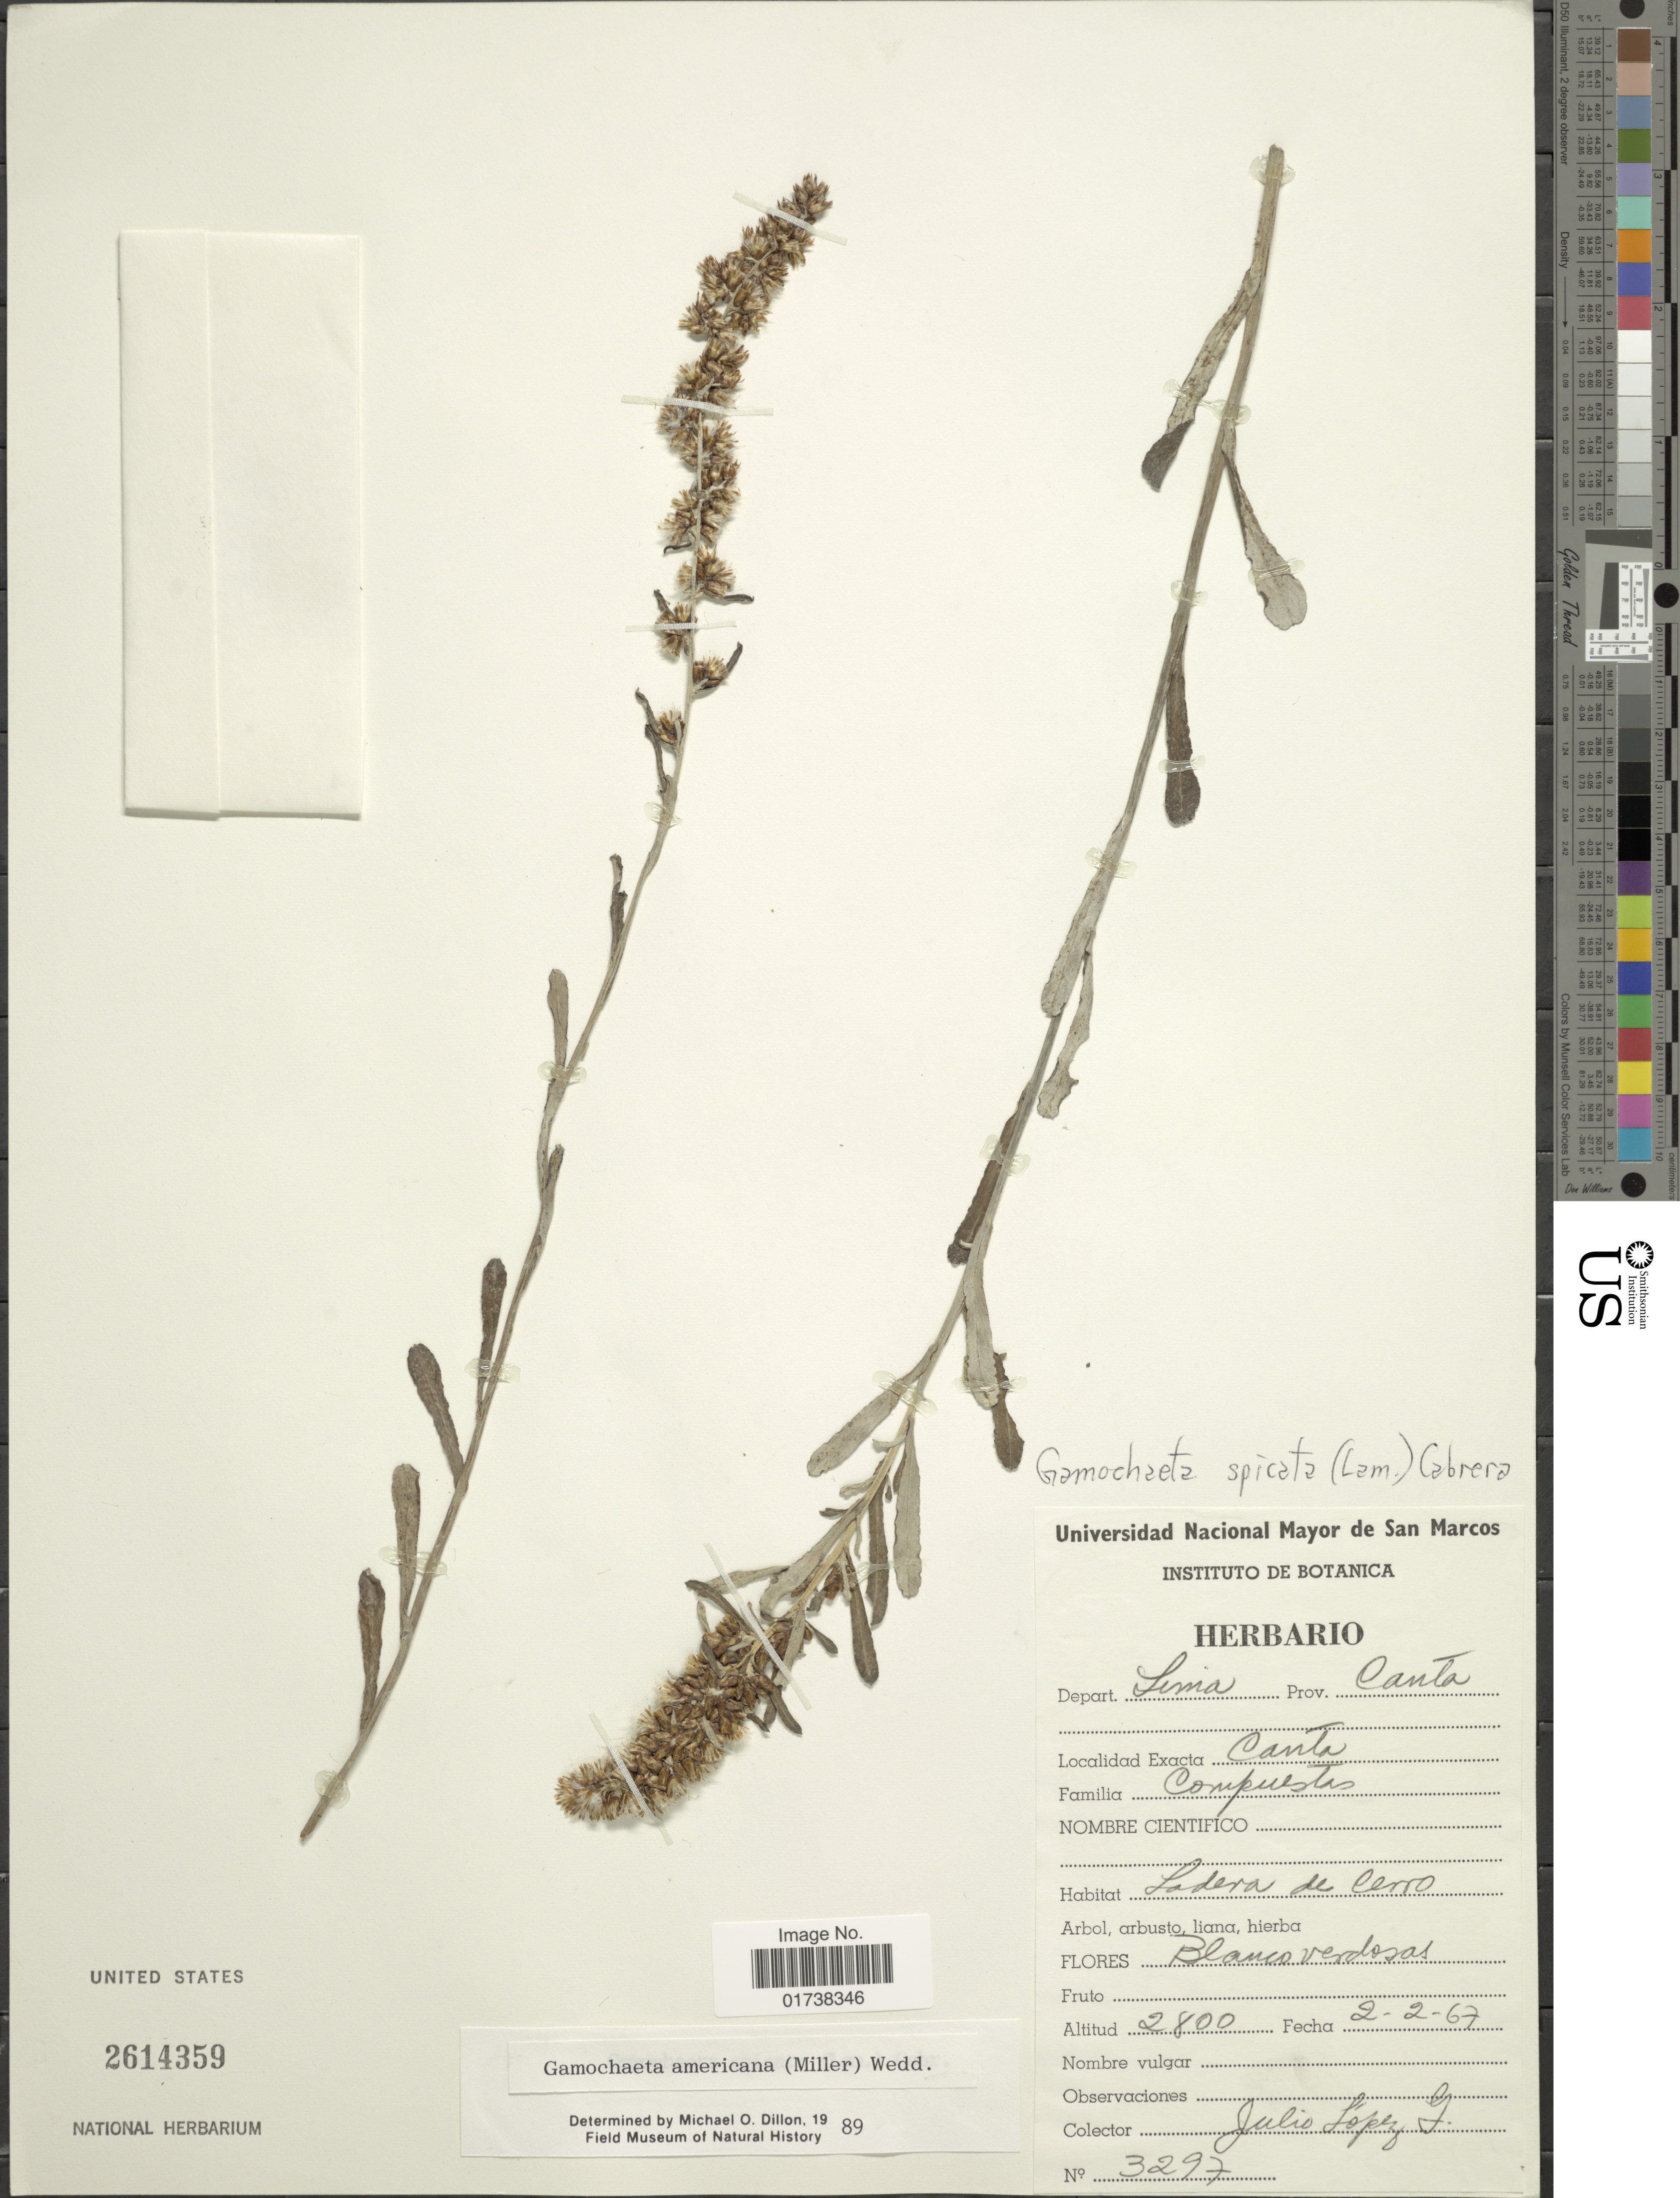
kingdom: Plantae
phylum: Tracheophyta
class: Magnoliopsida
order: Asterales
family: Asteraceae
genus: Gamochaeta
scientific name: Gamochaeta americana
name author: (Mill.) Wedd.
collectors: J. López G.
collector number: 3297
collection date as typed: Transcribed d/m/y: 2/2/67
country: Peru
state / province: Lima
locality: Depart. Lima, Prov. Canta, Ladera de Cerro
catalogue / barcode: US 2614359